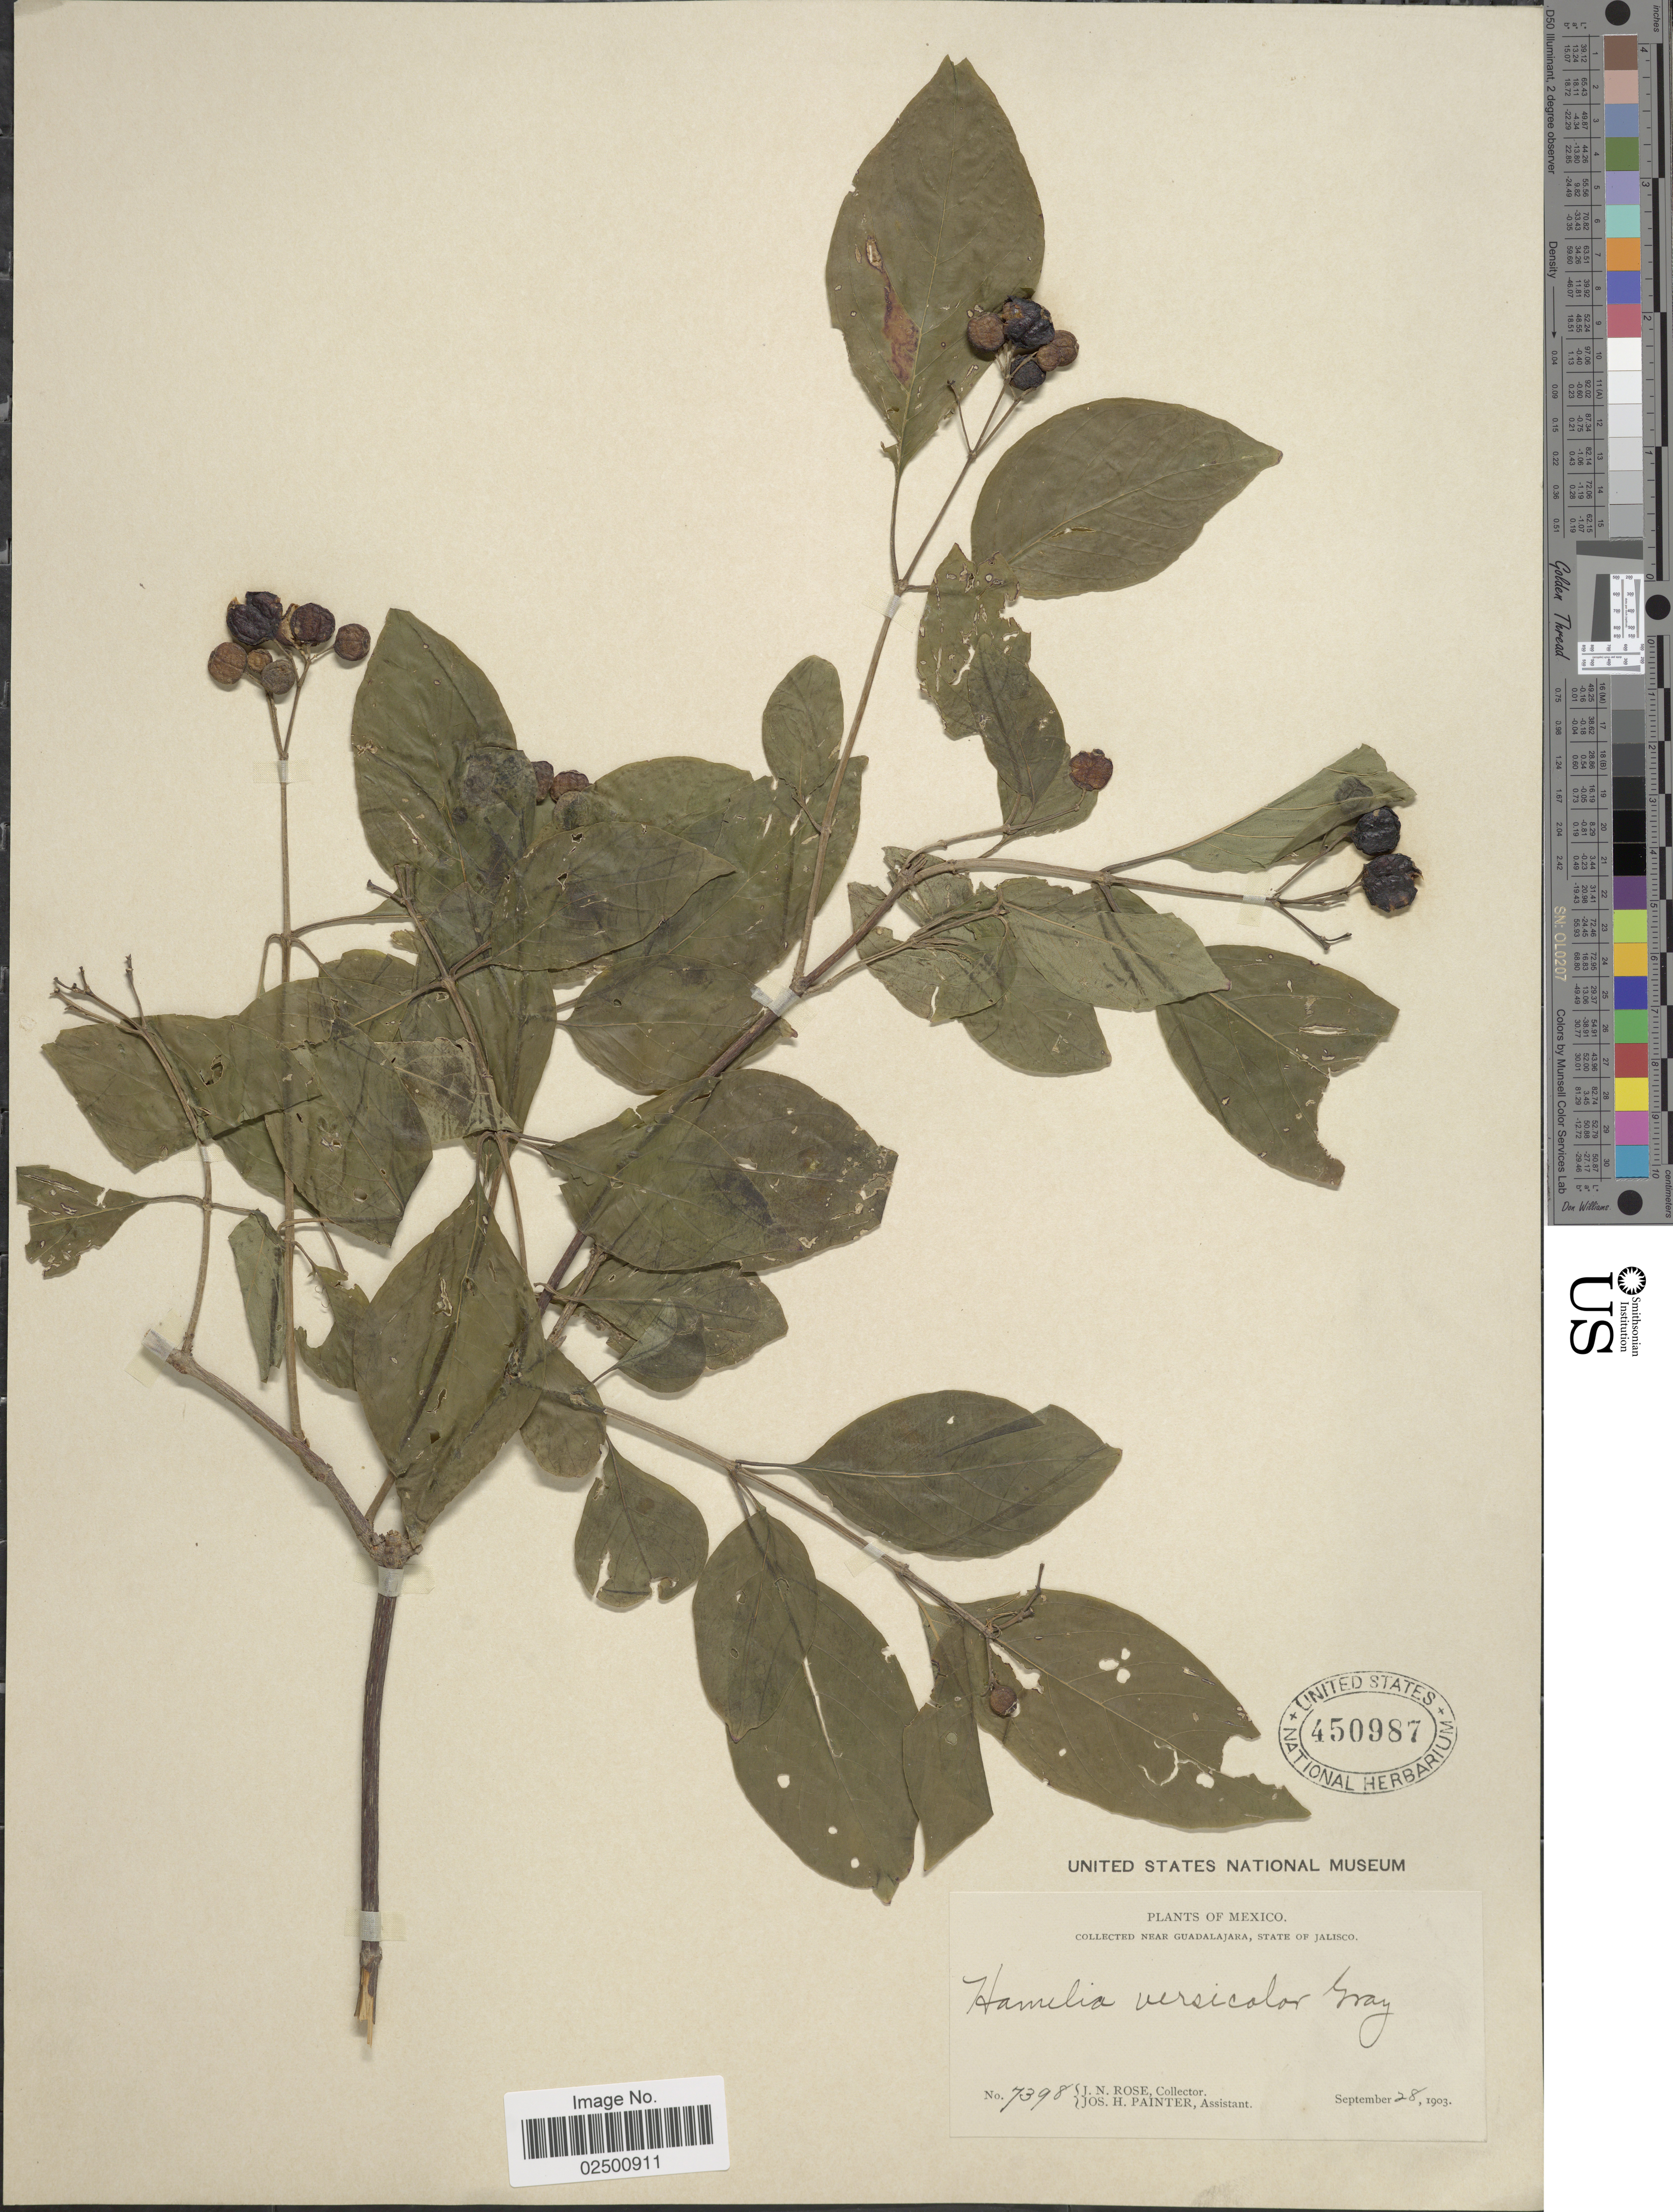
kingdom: Plantae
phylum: Tracheophyta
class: Magnoliopsida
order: Gentianales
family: Rubiaceae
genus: Hamelia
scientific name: Hamelia versicolor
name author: A. Gray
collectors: J. N. Rose & J. H. Painter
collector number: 7398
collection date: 1903-09-28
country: Mexico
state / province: Jalisco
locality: Near Guadalajara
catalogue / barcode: US 450987